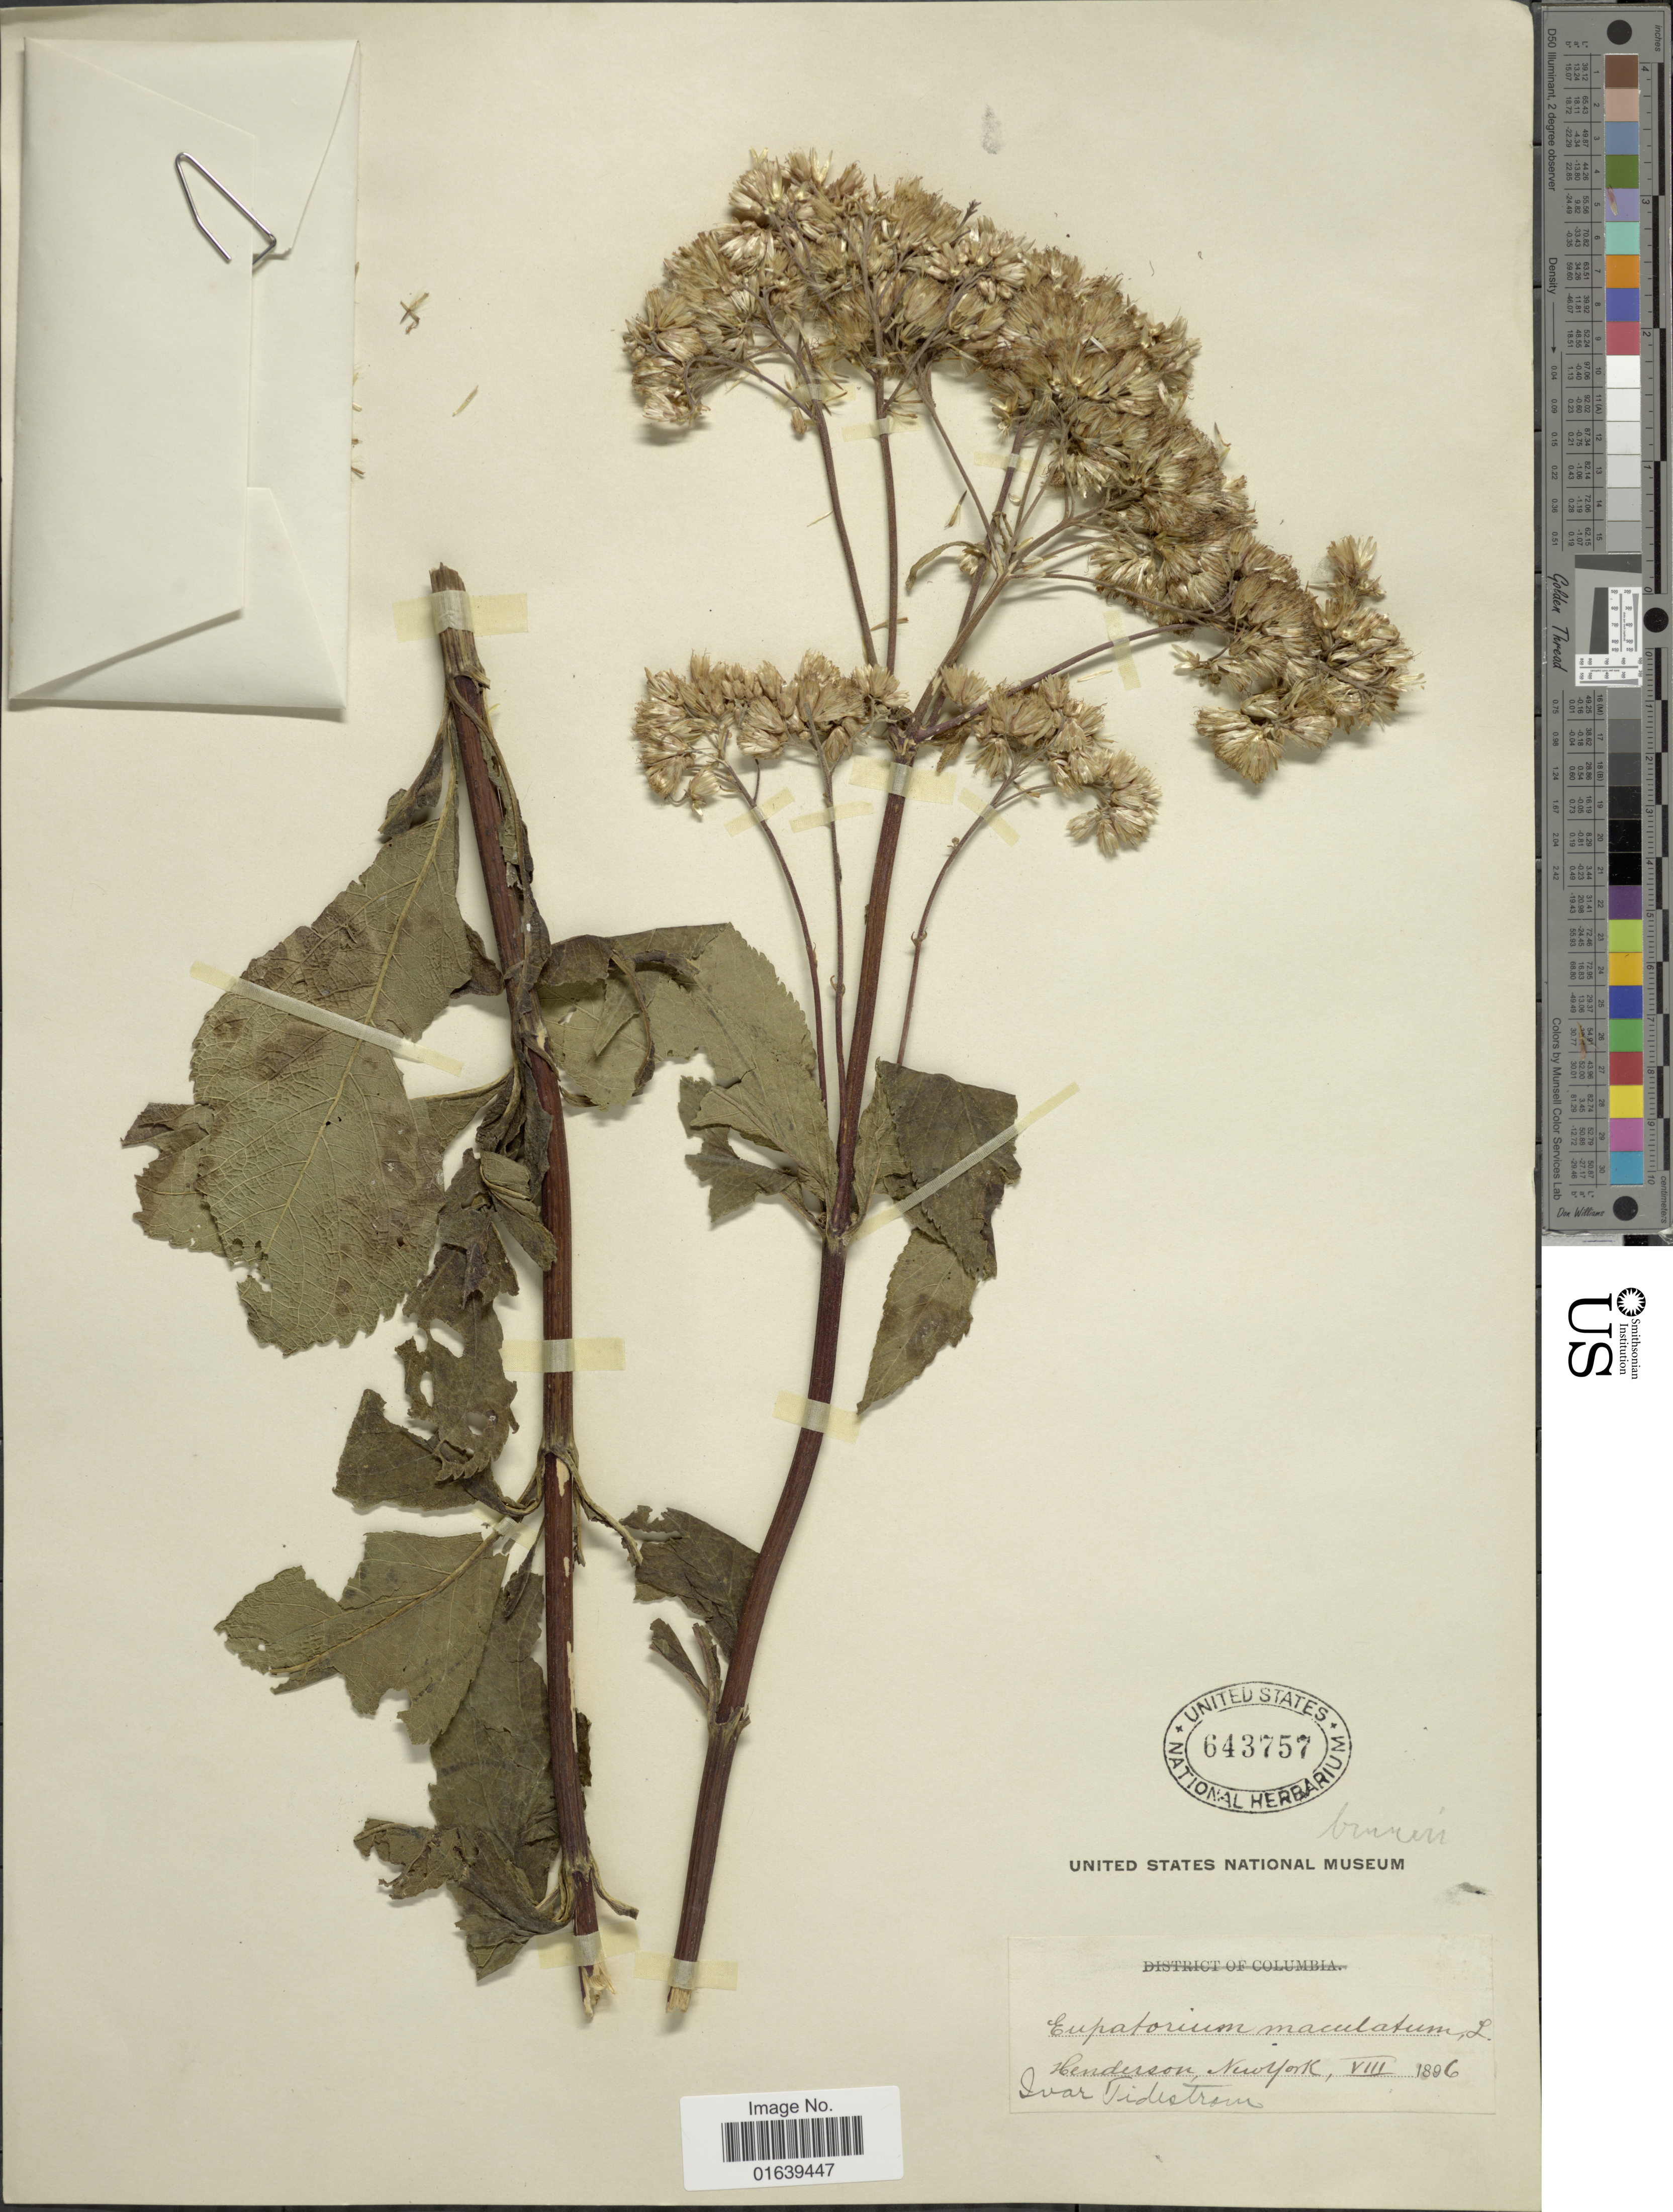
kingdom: Plantae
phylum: Tracheophyta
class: Magnoliopsida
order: Asterales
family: Asteraceae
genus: Eupatorium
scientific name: Eupatorium maculatum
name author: L.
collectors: I. F. Tidestrom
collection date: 1896-08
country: United States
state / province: New York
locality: Henderson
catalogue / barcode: US 643757